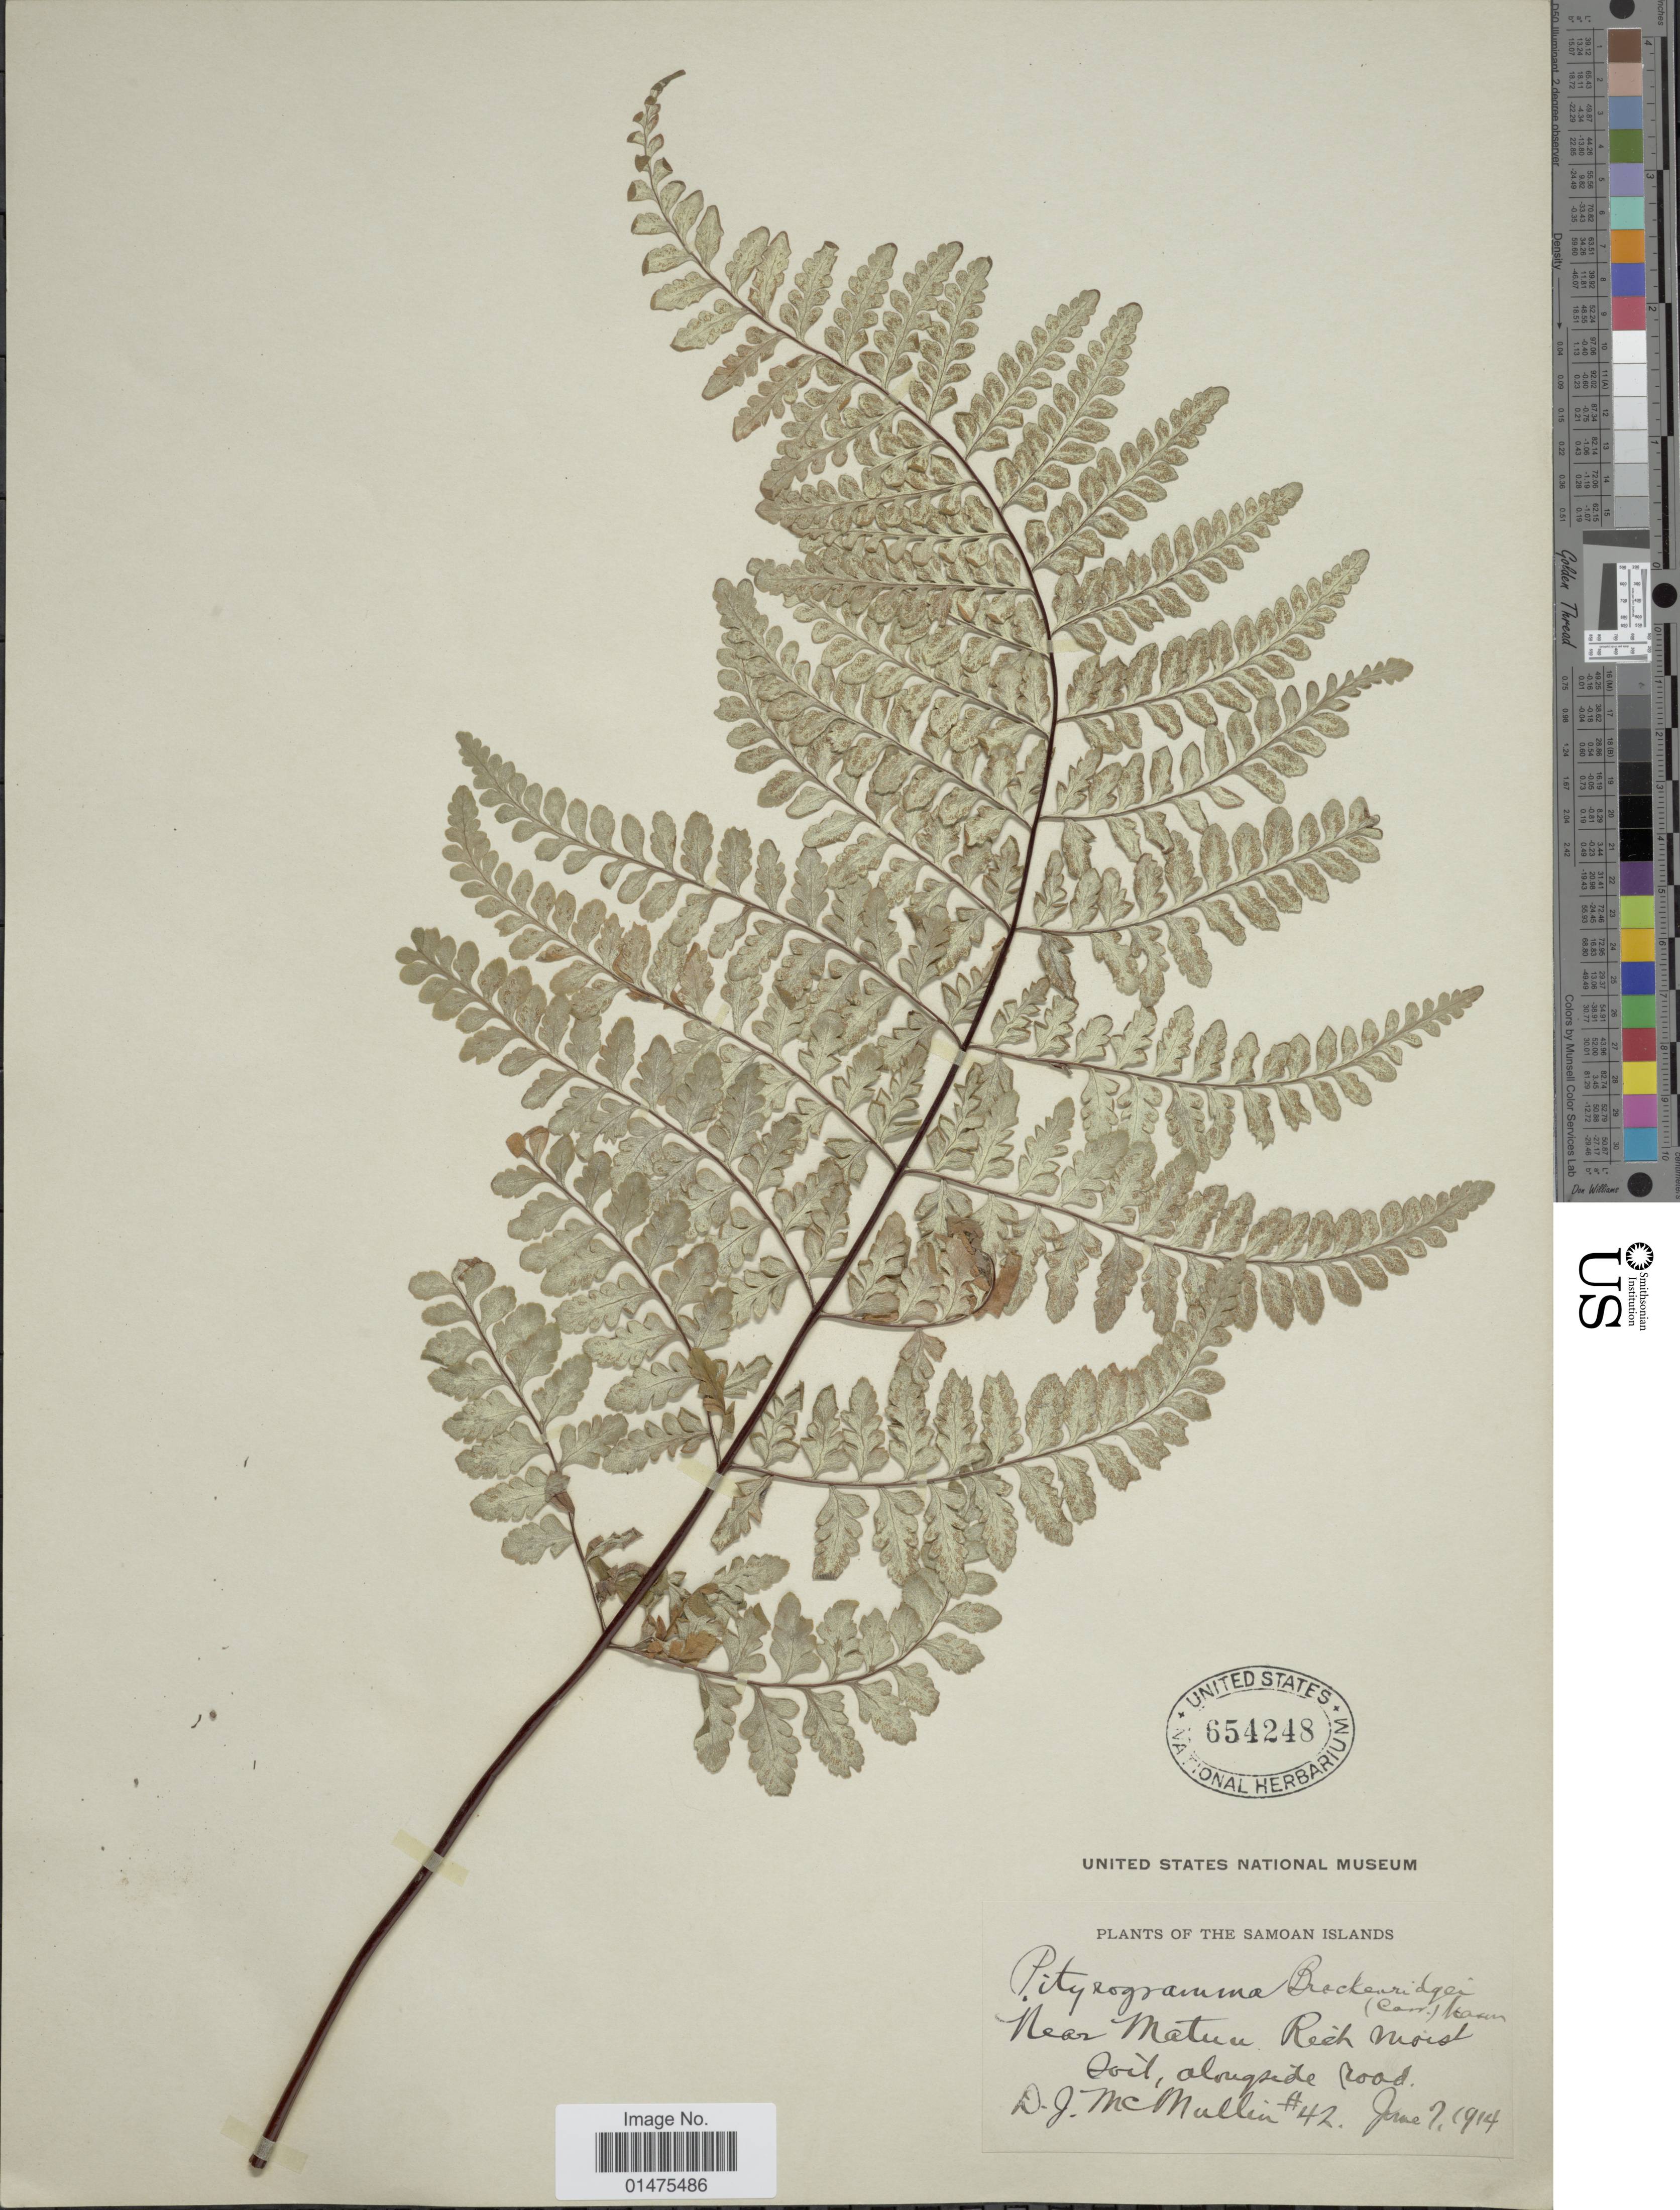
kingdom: Plantae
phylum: Tracheophyta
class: Polypodiopsida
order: Polypodiales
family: Pteridaceae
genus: Pityrogramma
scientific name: Pityrogramma chrysophylla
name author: (Sw.) Link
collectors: D. McMullin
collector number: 42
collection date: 1914-06-07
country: American Samoa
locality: The Samoan Island, Near Matuu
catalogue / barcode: US 654248